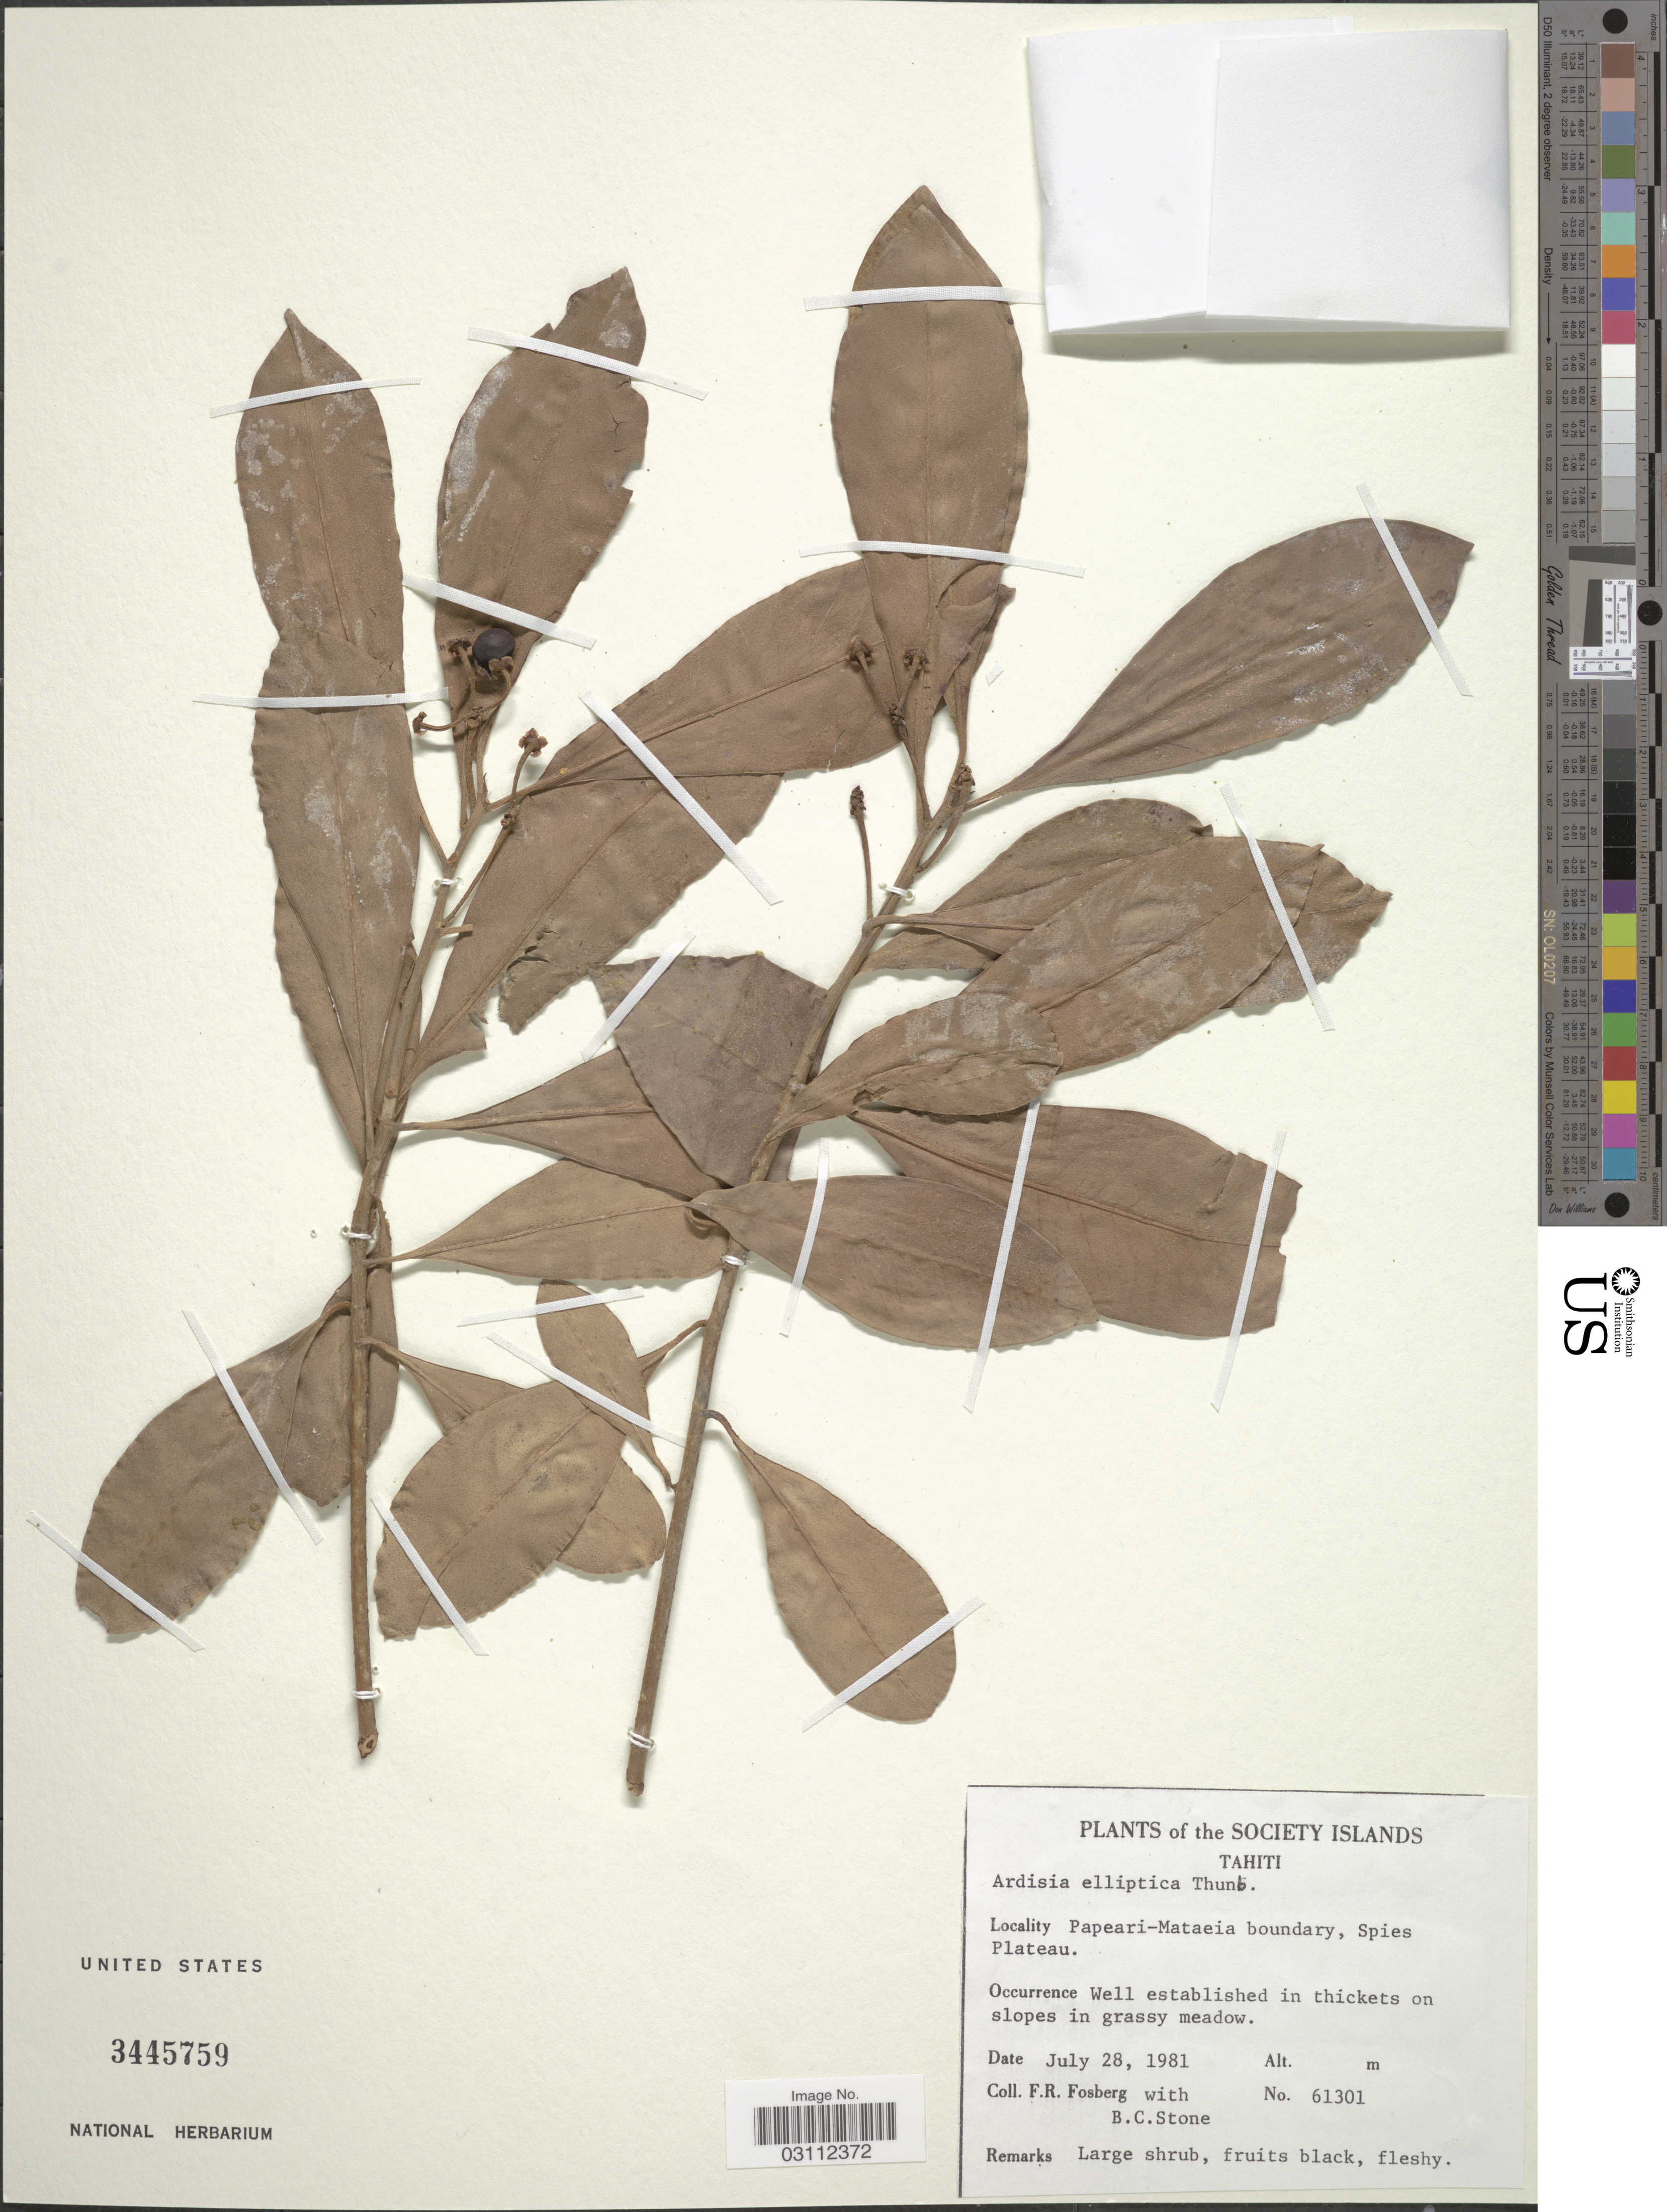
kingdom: Plantae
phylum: Tracheophyta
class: Magnoliopsida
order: Ericales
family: Primulaceae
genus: Ardisia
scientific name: Ardisia elliptica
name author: Thunb.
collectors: F. R. Fosberg & B. C. Stone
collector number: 61301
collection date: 1981-07-28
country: French Polynesia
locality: Society Islands. Tahiti. Papeari-Mataeia boundary, Spies Plateau.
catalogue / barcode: US 3445759